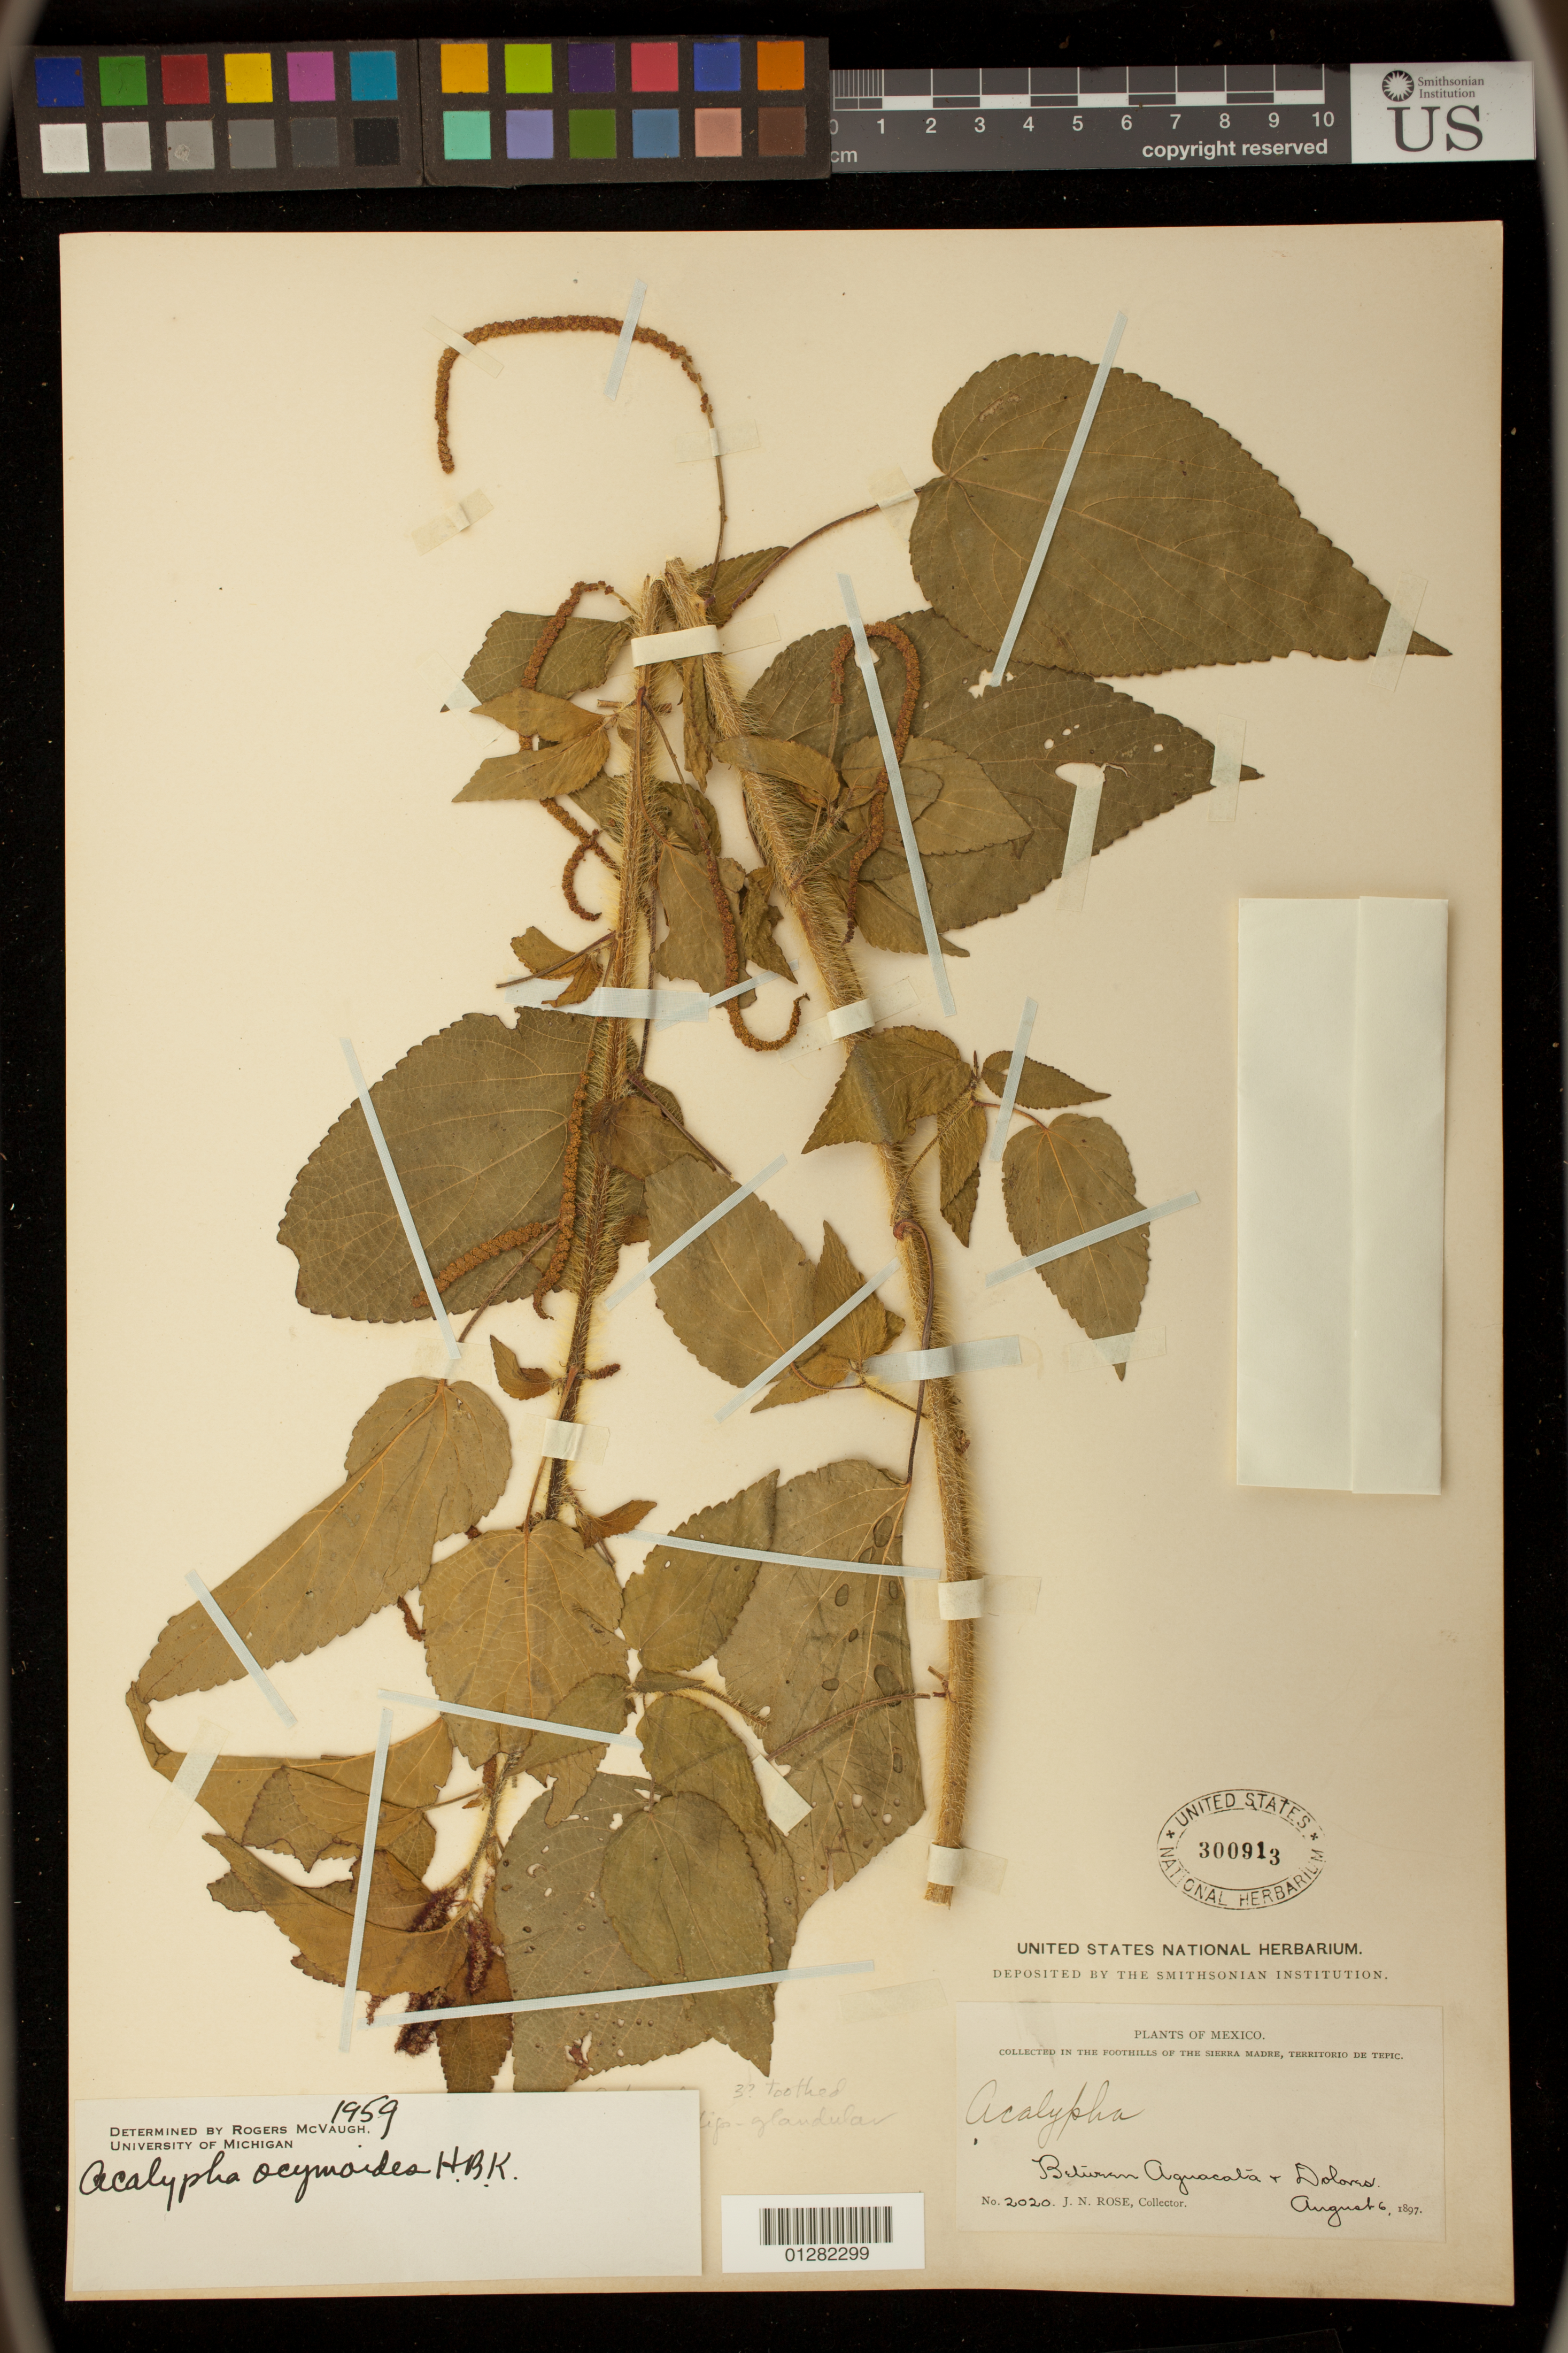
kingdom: Plantae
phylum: Tracheophyta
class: Magnoliopsida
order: Malpighiales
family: Euphorbiaceae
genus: Acalypha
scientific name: Acalypha ocymoides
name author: Kunth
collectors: Heyde & Lux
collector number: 2020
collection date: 1897-08-06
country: Mexico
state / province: Nayarit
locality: Foothills of the Sierra Madre, Territorio de Tepic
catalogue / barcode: US 300913